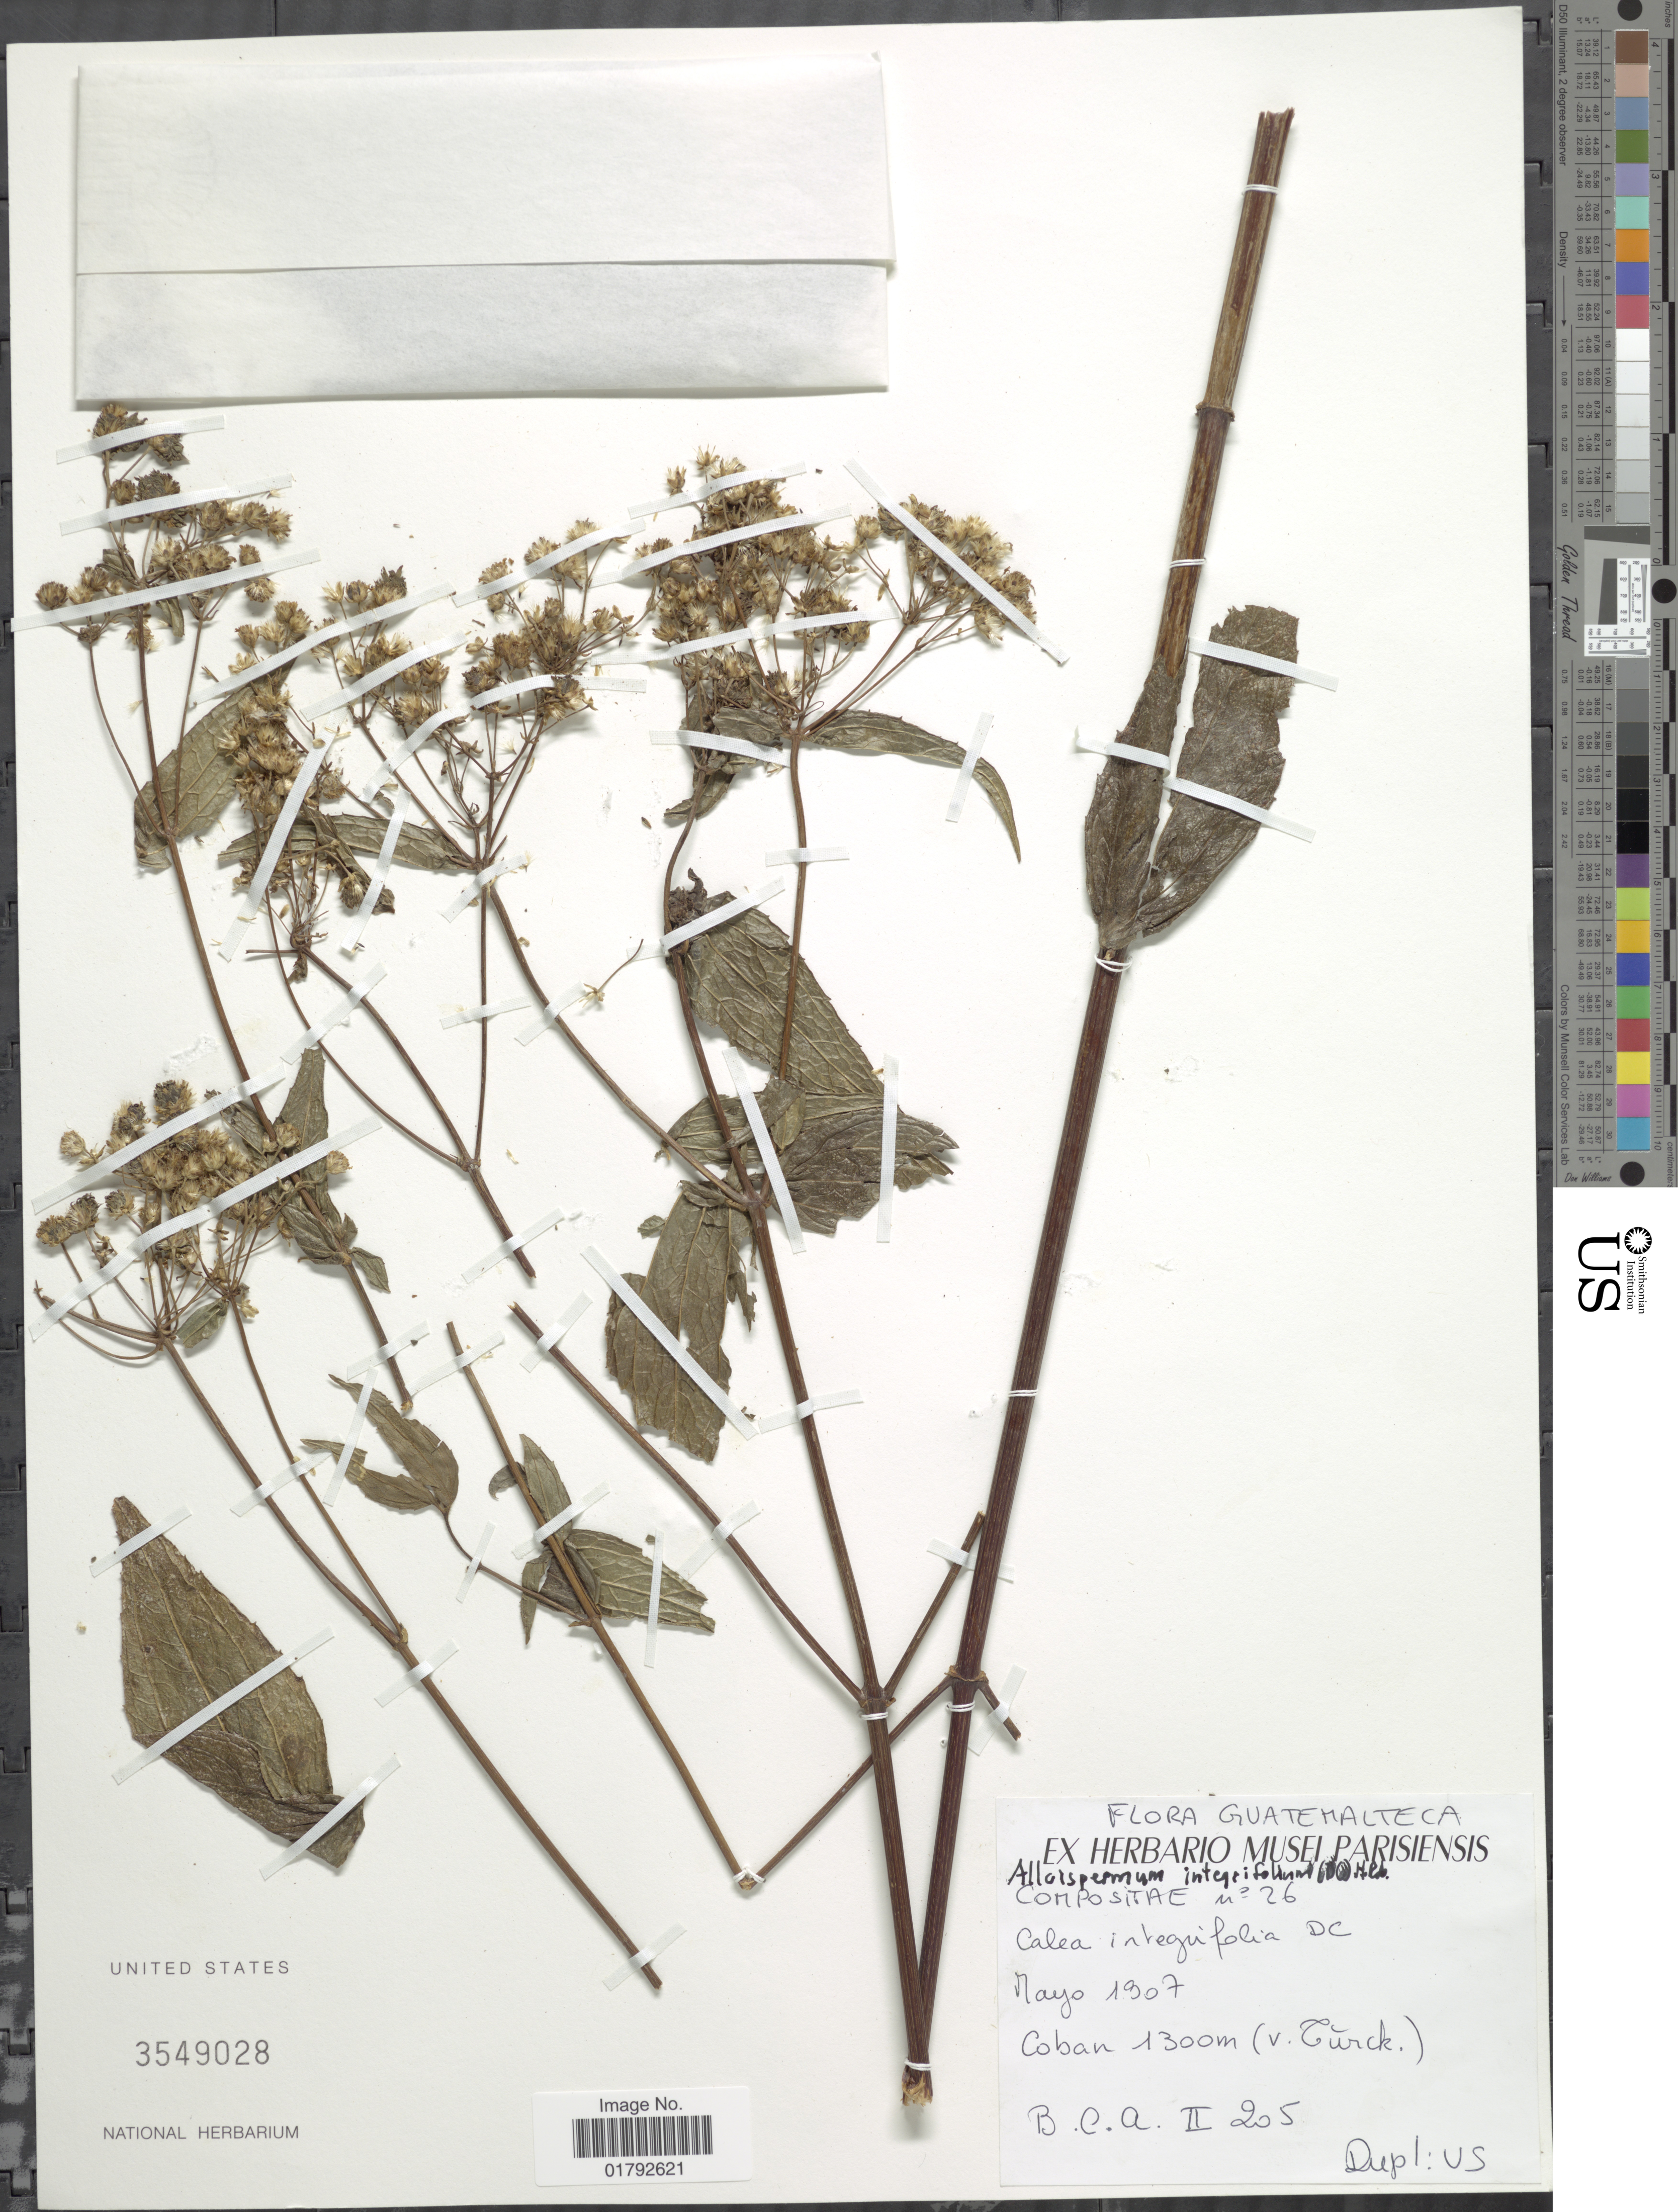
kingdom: Plantae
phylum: Tracheophyta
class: Magnoliopsida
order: Asterales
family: Asteraceae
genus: Alloispermum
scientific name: Alloispermum integrifolium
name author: (DC.) H. Rob.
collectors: B. A. C.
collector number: II 205?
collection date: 1907-05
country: Guatemala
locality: Coban (v. Twick).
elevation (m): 1300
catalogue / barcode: US 3549028